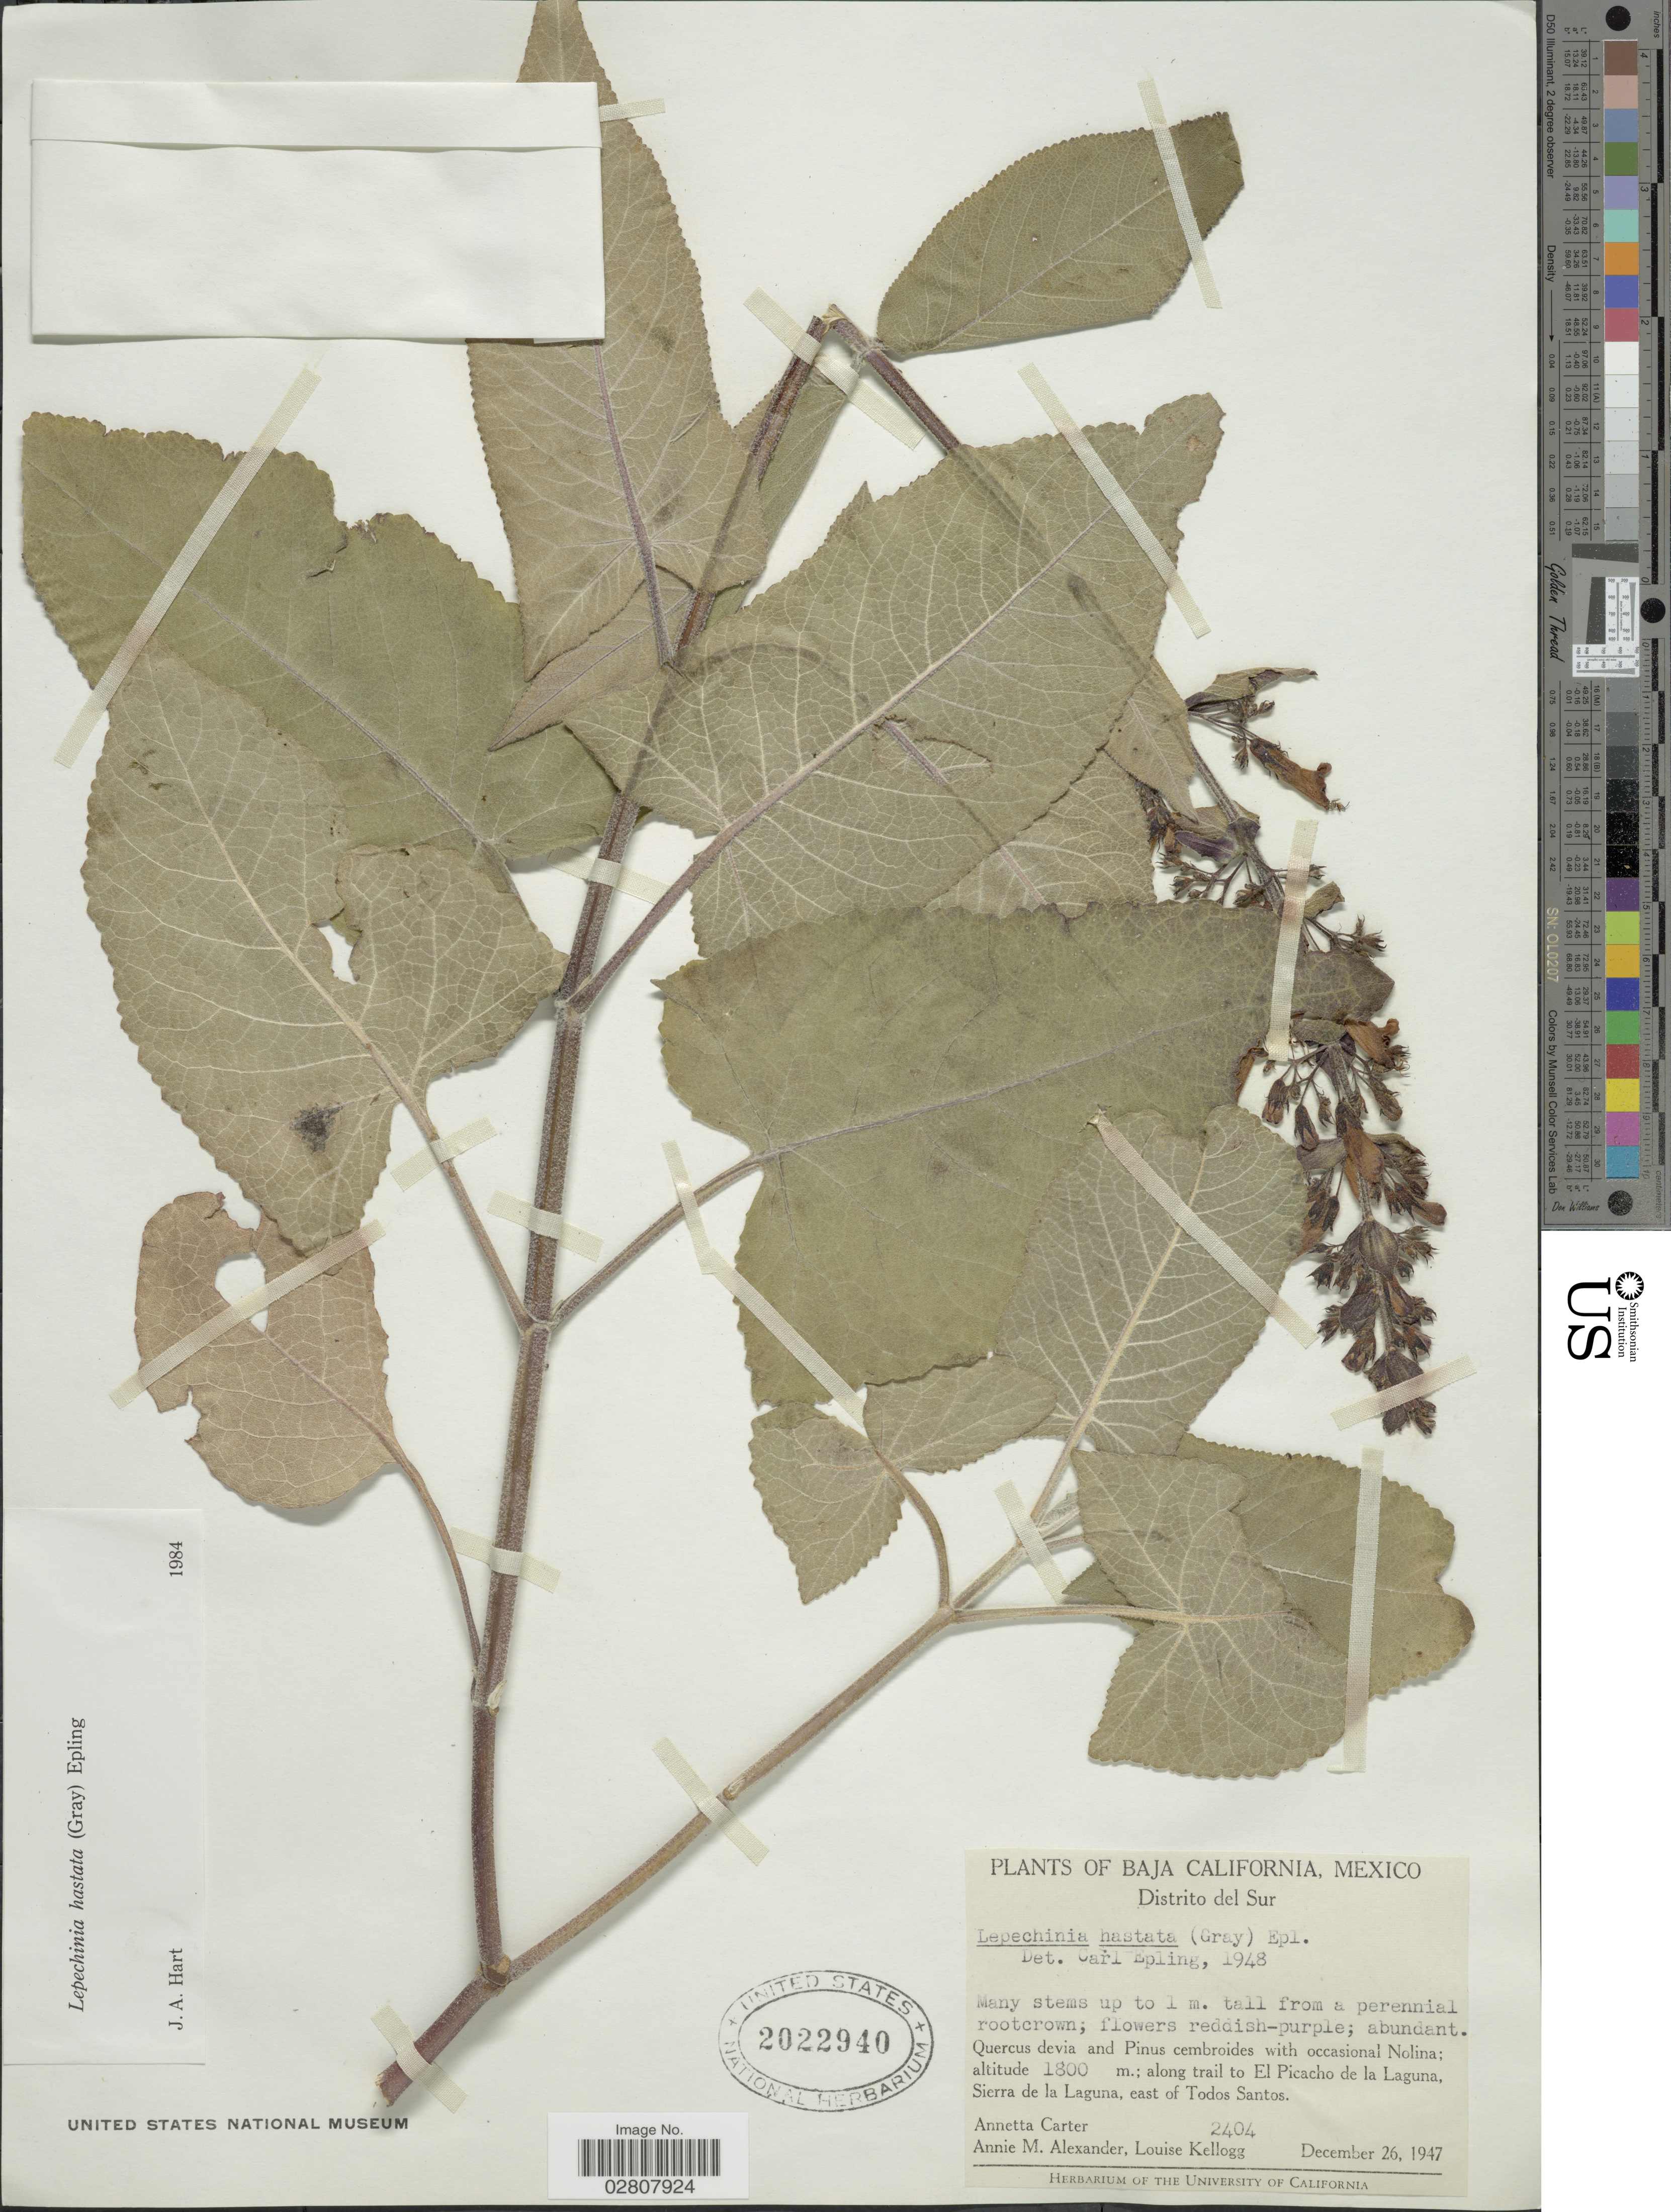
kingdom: Plantae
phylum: Tracheophyta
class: Magnoliopsida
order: Lamiales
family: Lamiaceae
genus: Lepechinia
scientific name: Lepechinia hastata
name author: (A. Gray) Epling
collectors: A. Carter, A. M. Alexander & L. Kellog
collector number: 2404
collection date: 1947-12-26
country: Mexico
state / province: Baja California Sur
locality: Distrito del Sur, along trail to El Picacho de la Laguna, Sierra de la Laguna, east of Todos Santos.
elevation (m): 1800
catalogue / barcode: US 2022940